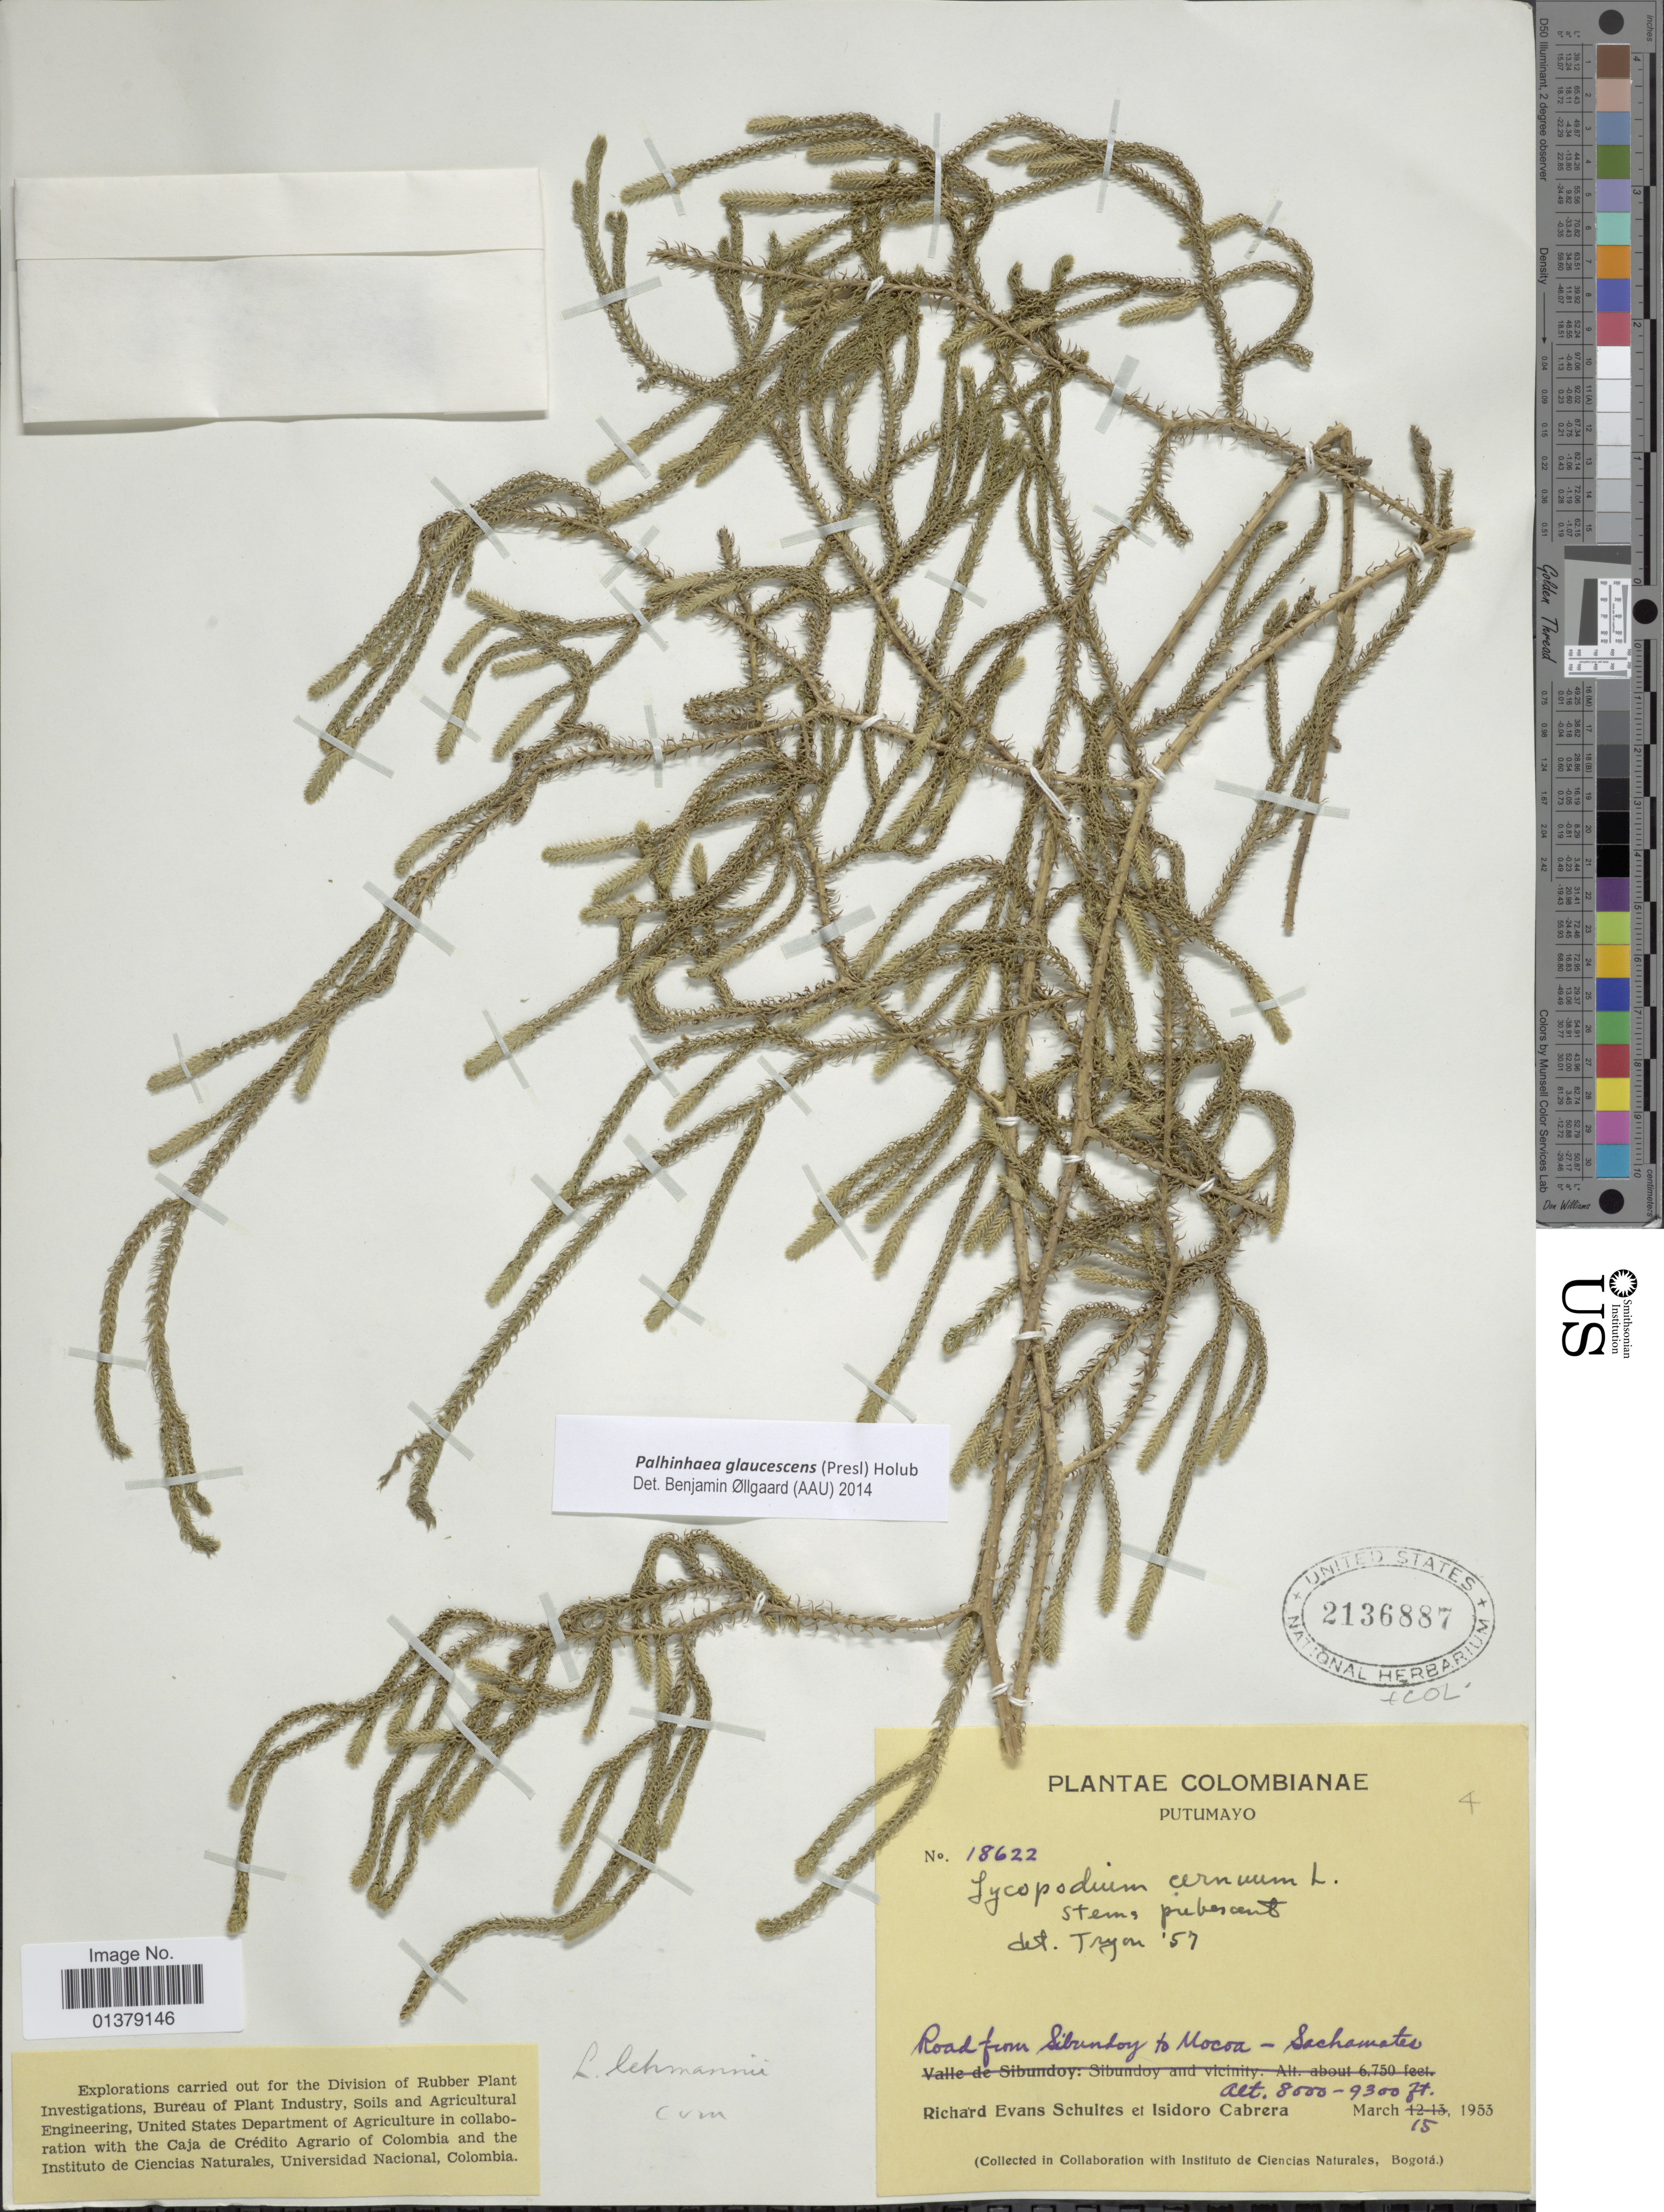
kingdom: Plantae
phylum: Tracheophyta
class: Lycopodiopsida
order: Lycopodiales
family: Lycopodiaceae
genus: Palhinhaea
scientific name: Palhinhaea glaucescens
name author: (C. Presl) Holub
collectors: R. E. Schultes & I. Cabrera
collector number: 18622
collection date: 1953-03-15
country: Colombia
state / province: Putumayo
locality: Road from Sibundoy to Mocoa-Sachawater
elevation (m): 2438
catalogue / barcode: US 2136887